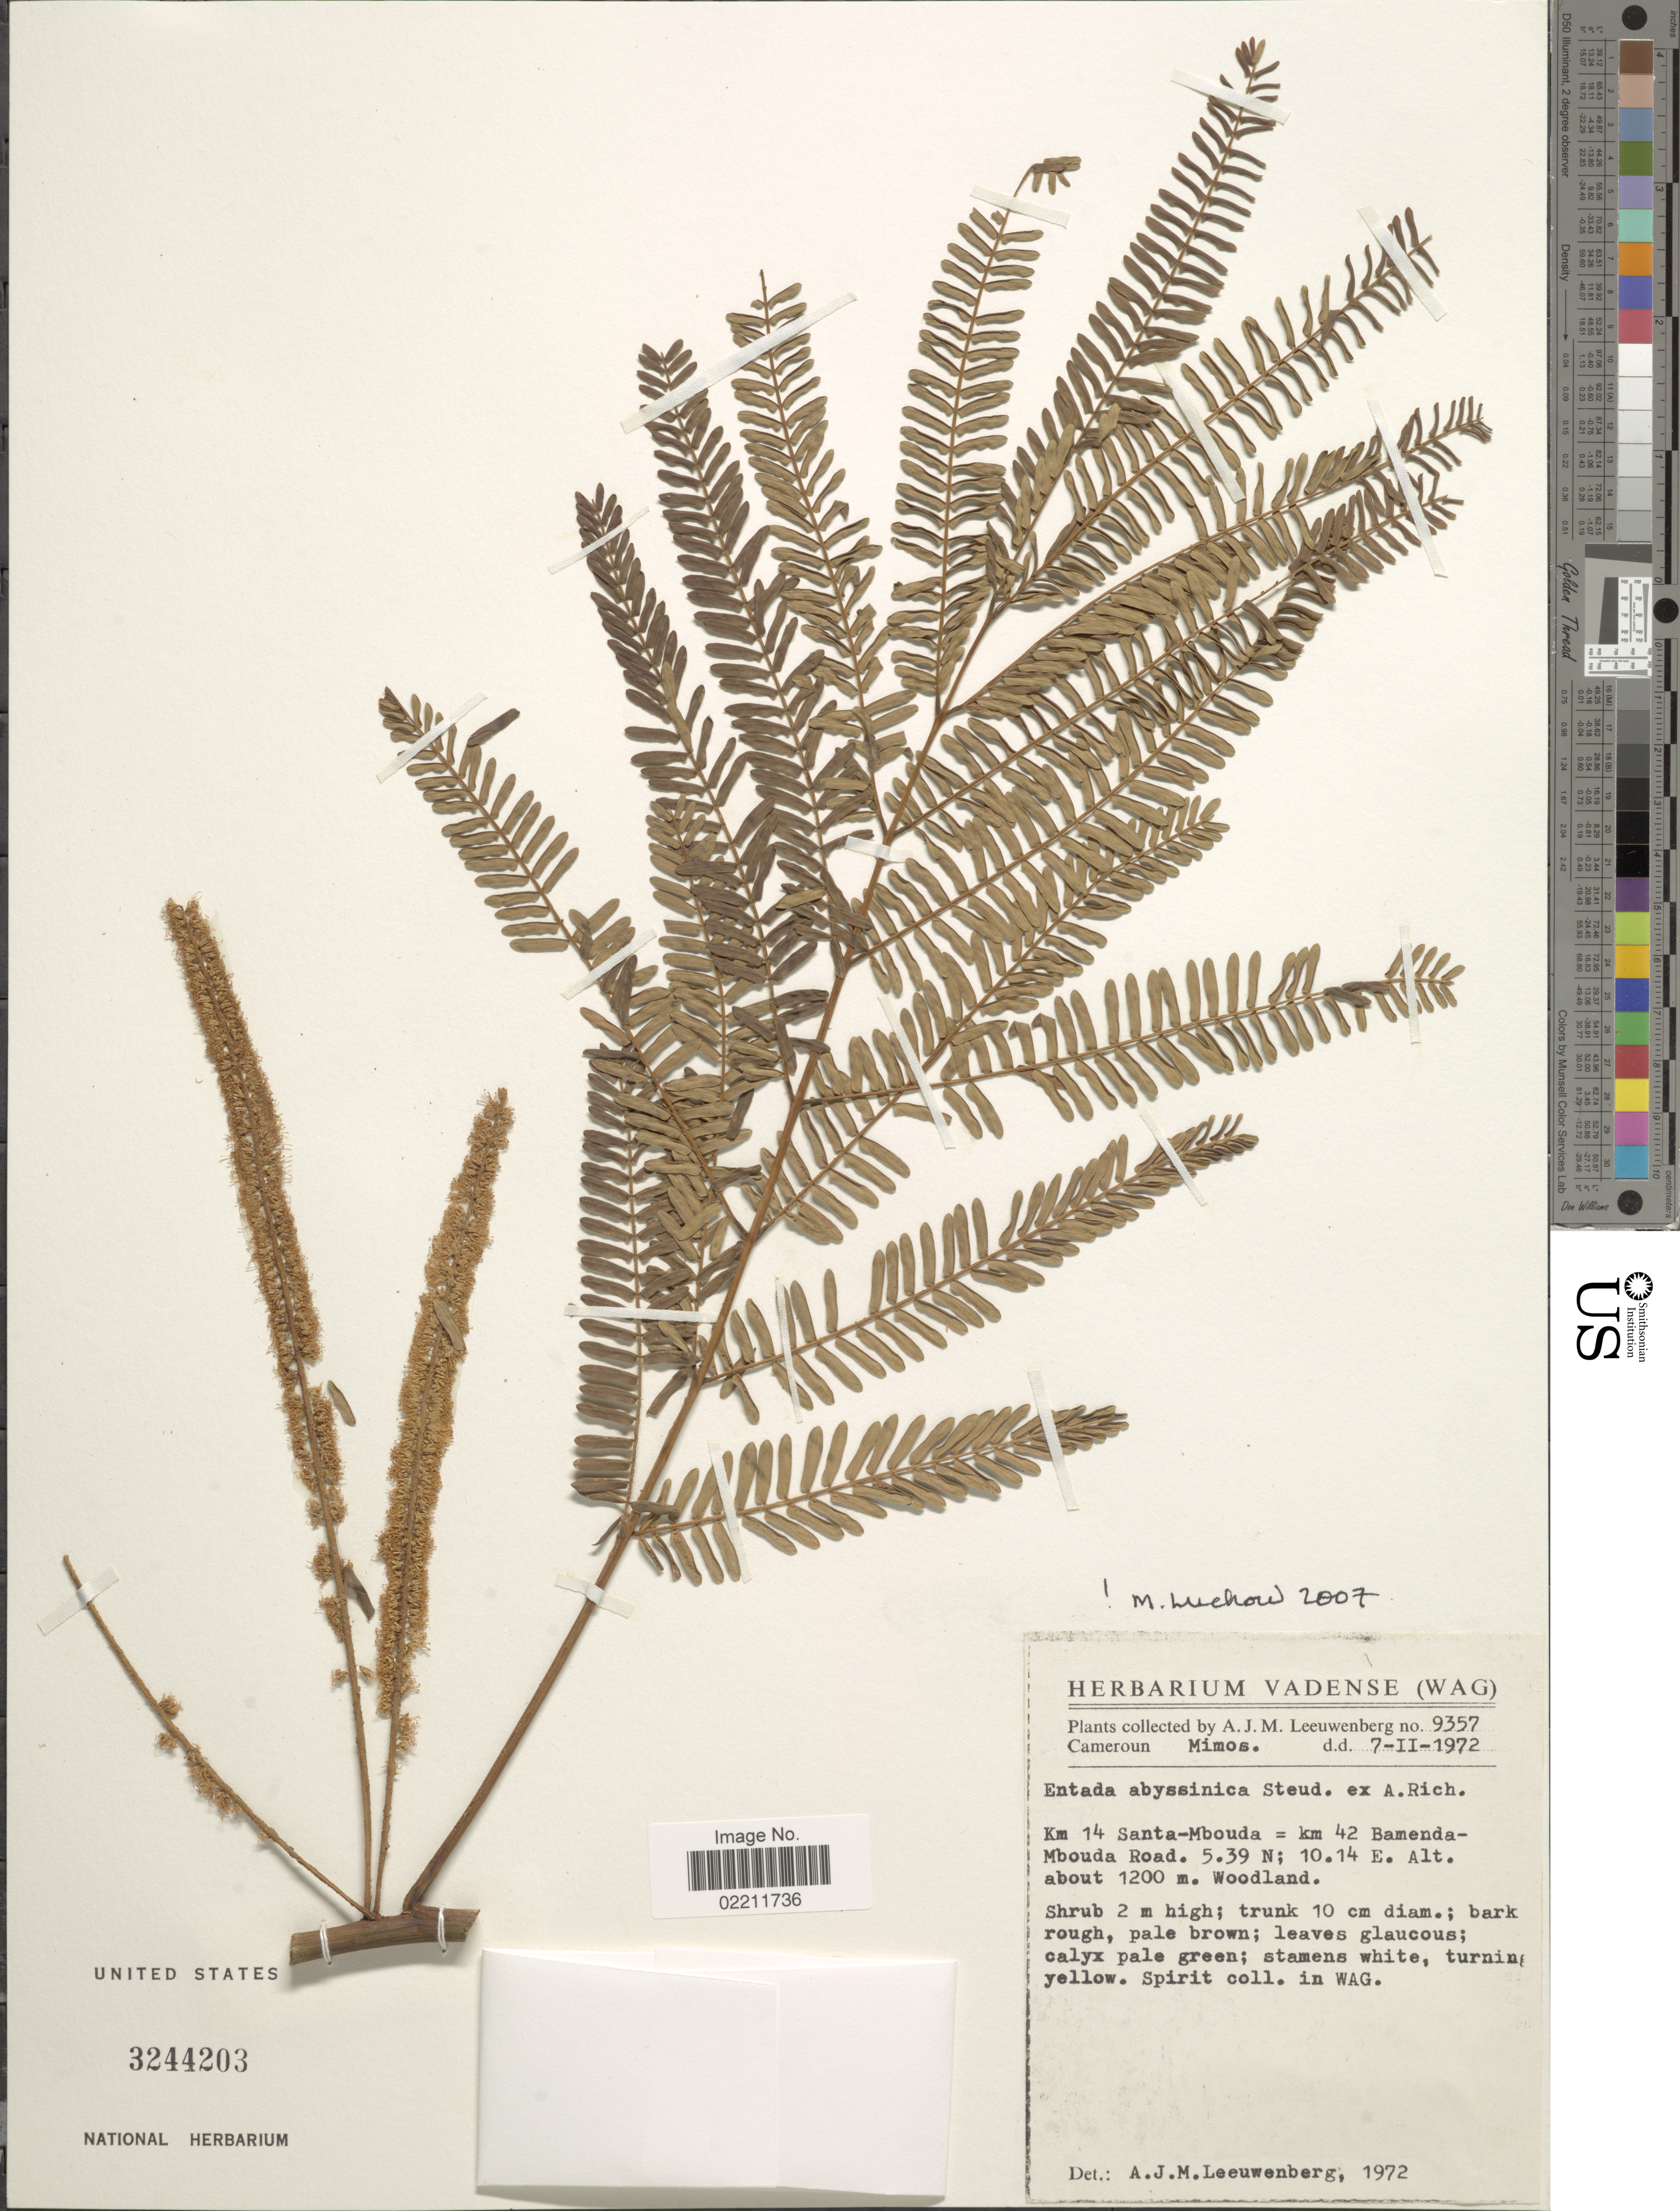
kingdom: Plantae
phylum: Tracheophyta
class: Magnoliopsida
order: Fabales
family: Fabaceae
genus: Entada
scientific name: Entada abyssinica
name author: Steud. ex A. Rich.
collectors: A. J. M. Leeuwenberg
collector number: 9357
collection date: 1972-02-07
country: Cameroon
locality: Cameroun, Mimons. Km 14 Santa-Mbouda = km 42 Bamenda-Mbouda Road.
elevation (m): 1200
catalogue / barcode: US 3244203